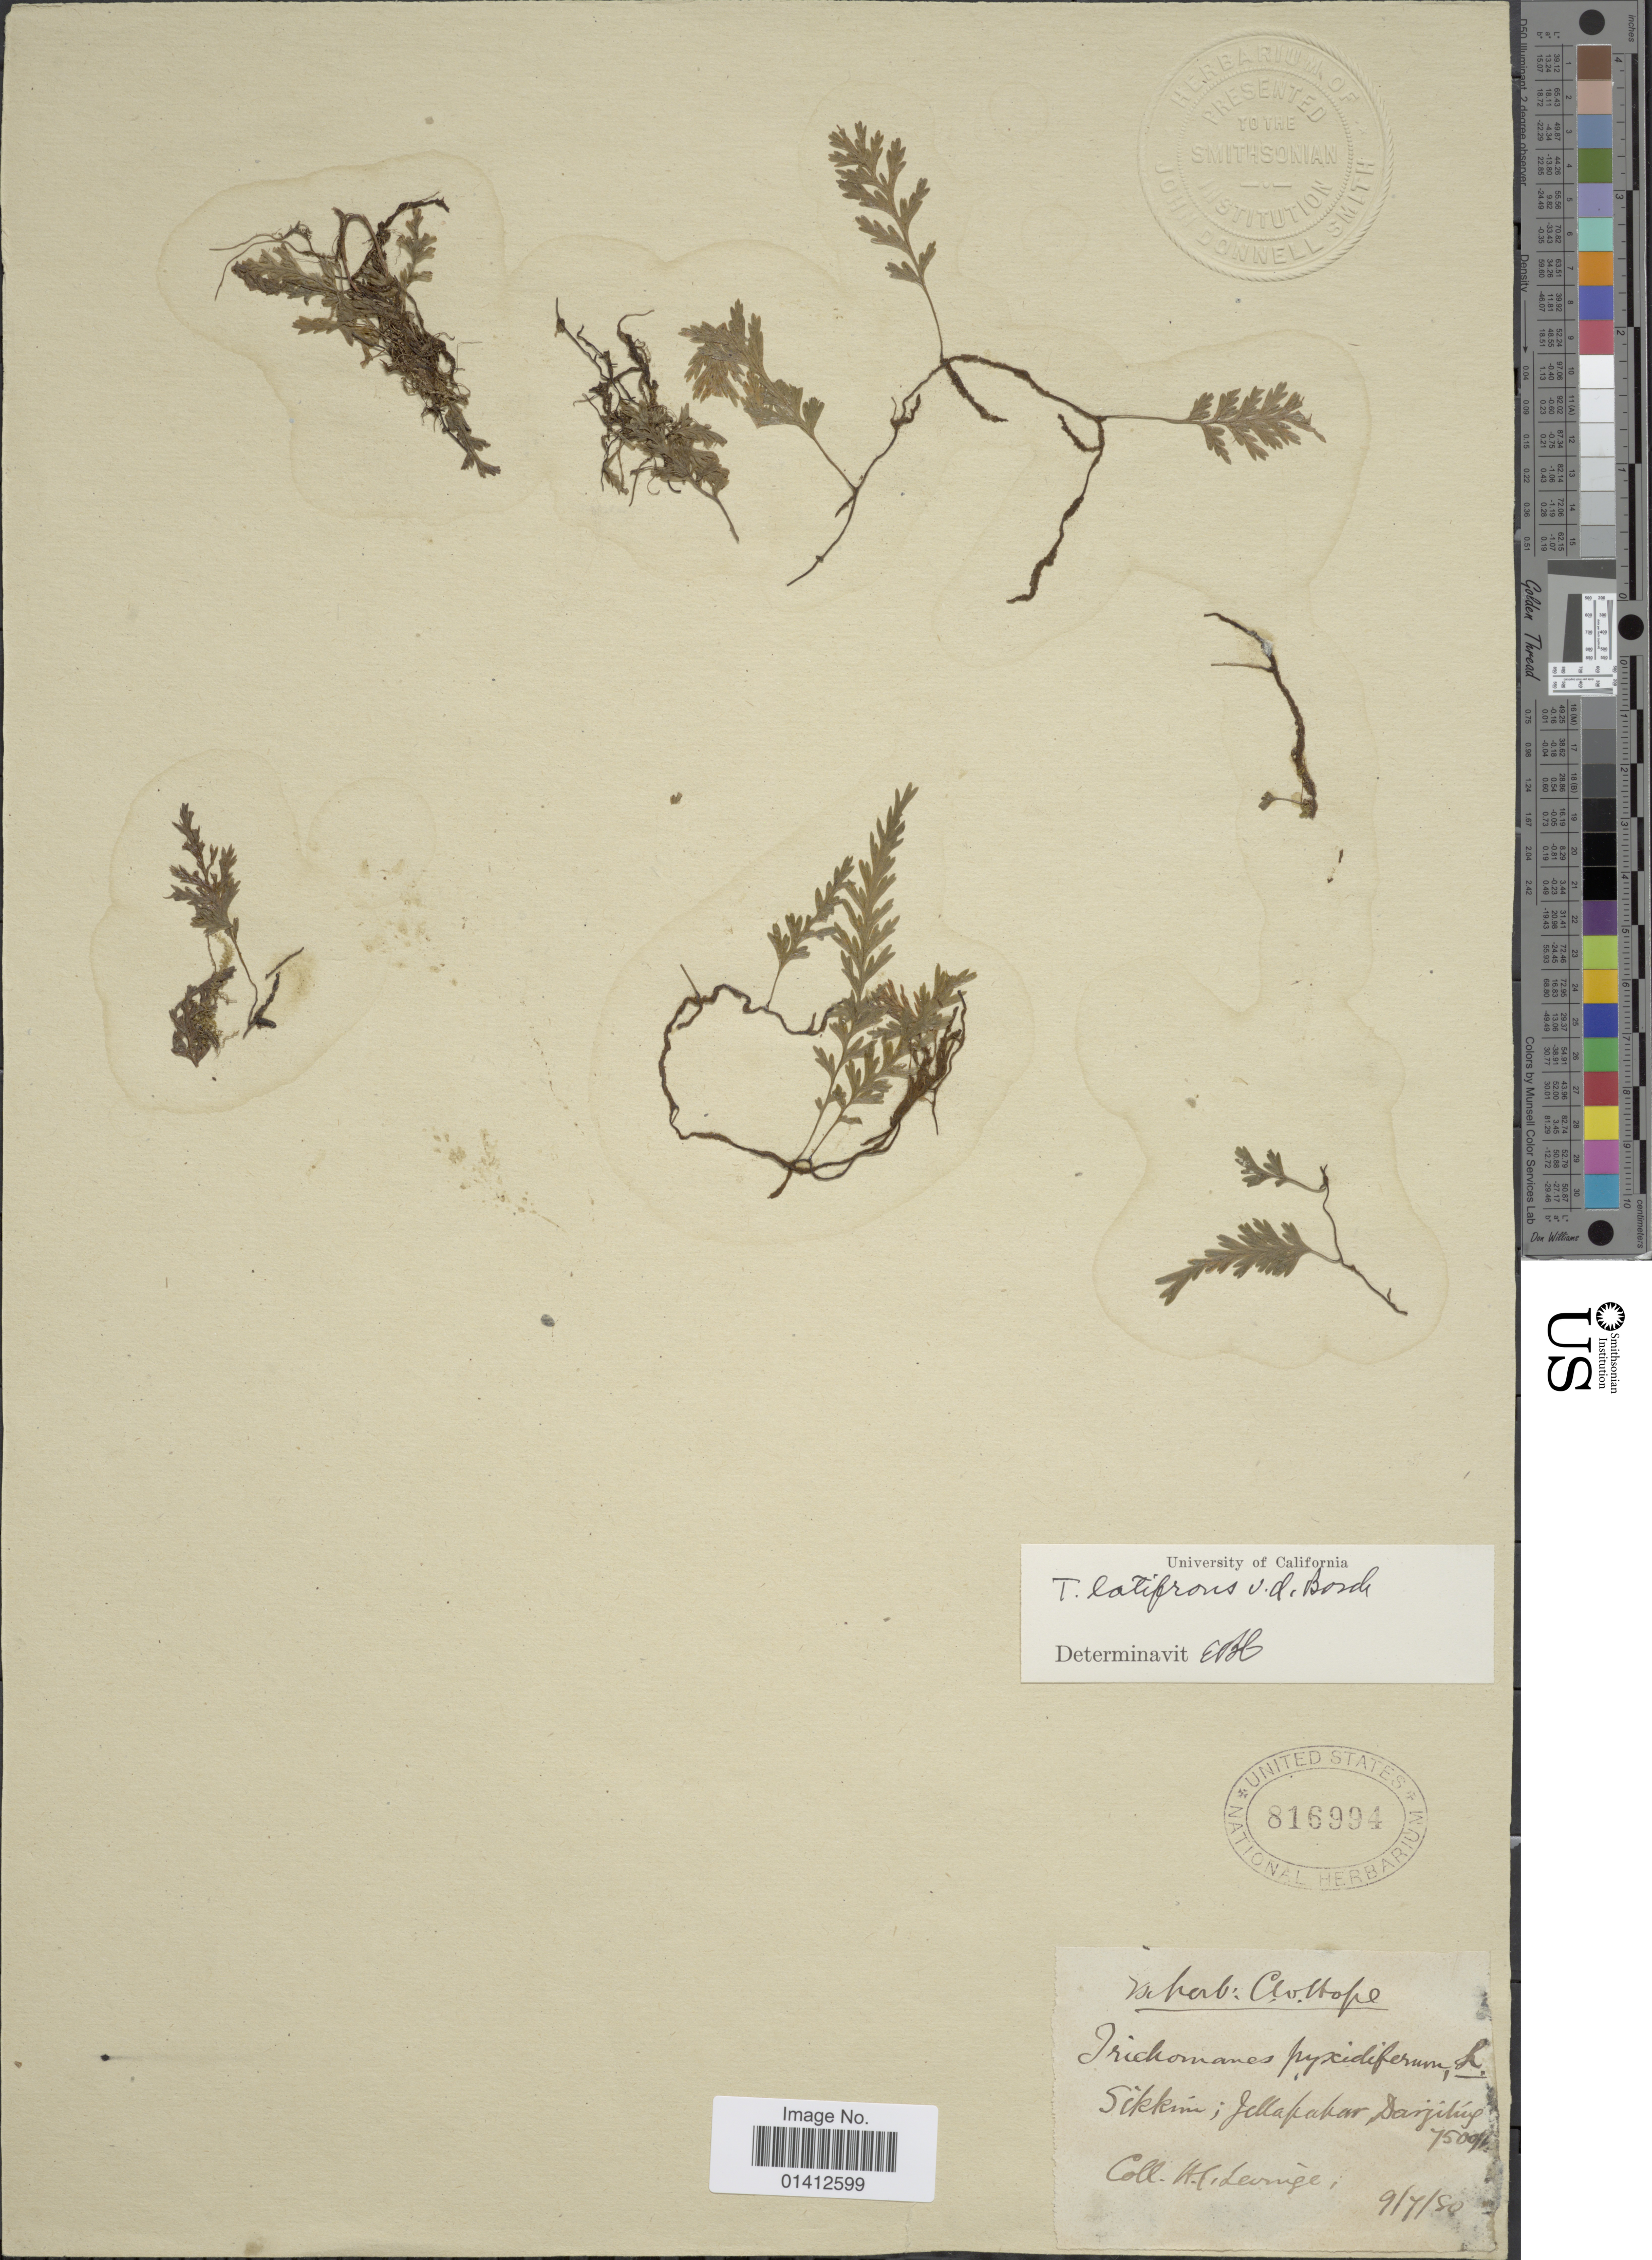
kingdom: Plantae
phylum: Tracheophyta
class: Polypodiopsida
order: Hymenophyllales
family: Hymenophyllaceae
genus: Crepidomanes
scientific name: Crepidomanes latifrons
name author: (Bosch) Ching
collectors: H. Levinge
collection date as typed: Transcribed d/m/y: 9/7/88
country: India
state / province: Sikkim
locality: Jellapahar, Darjeeling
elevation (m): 2286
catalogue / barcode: US 816994